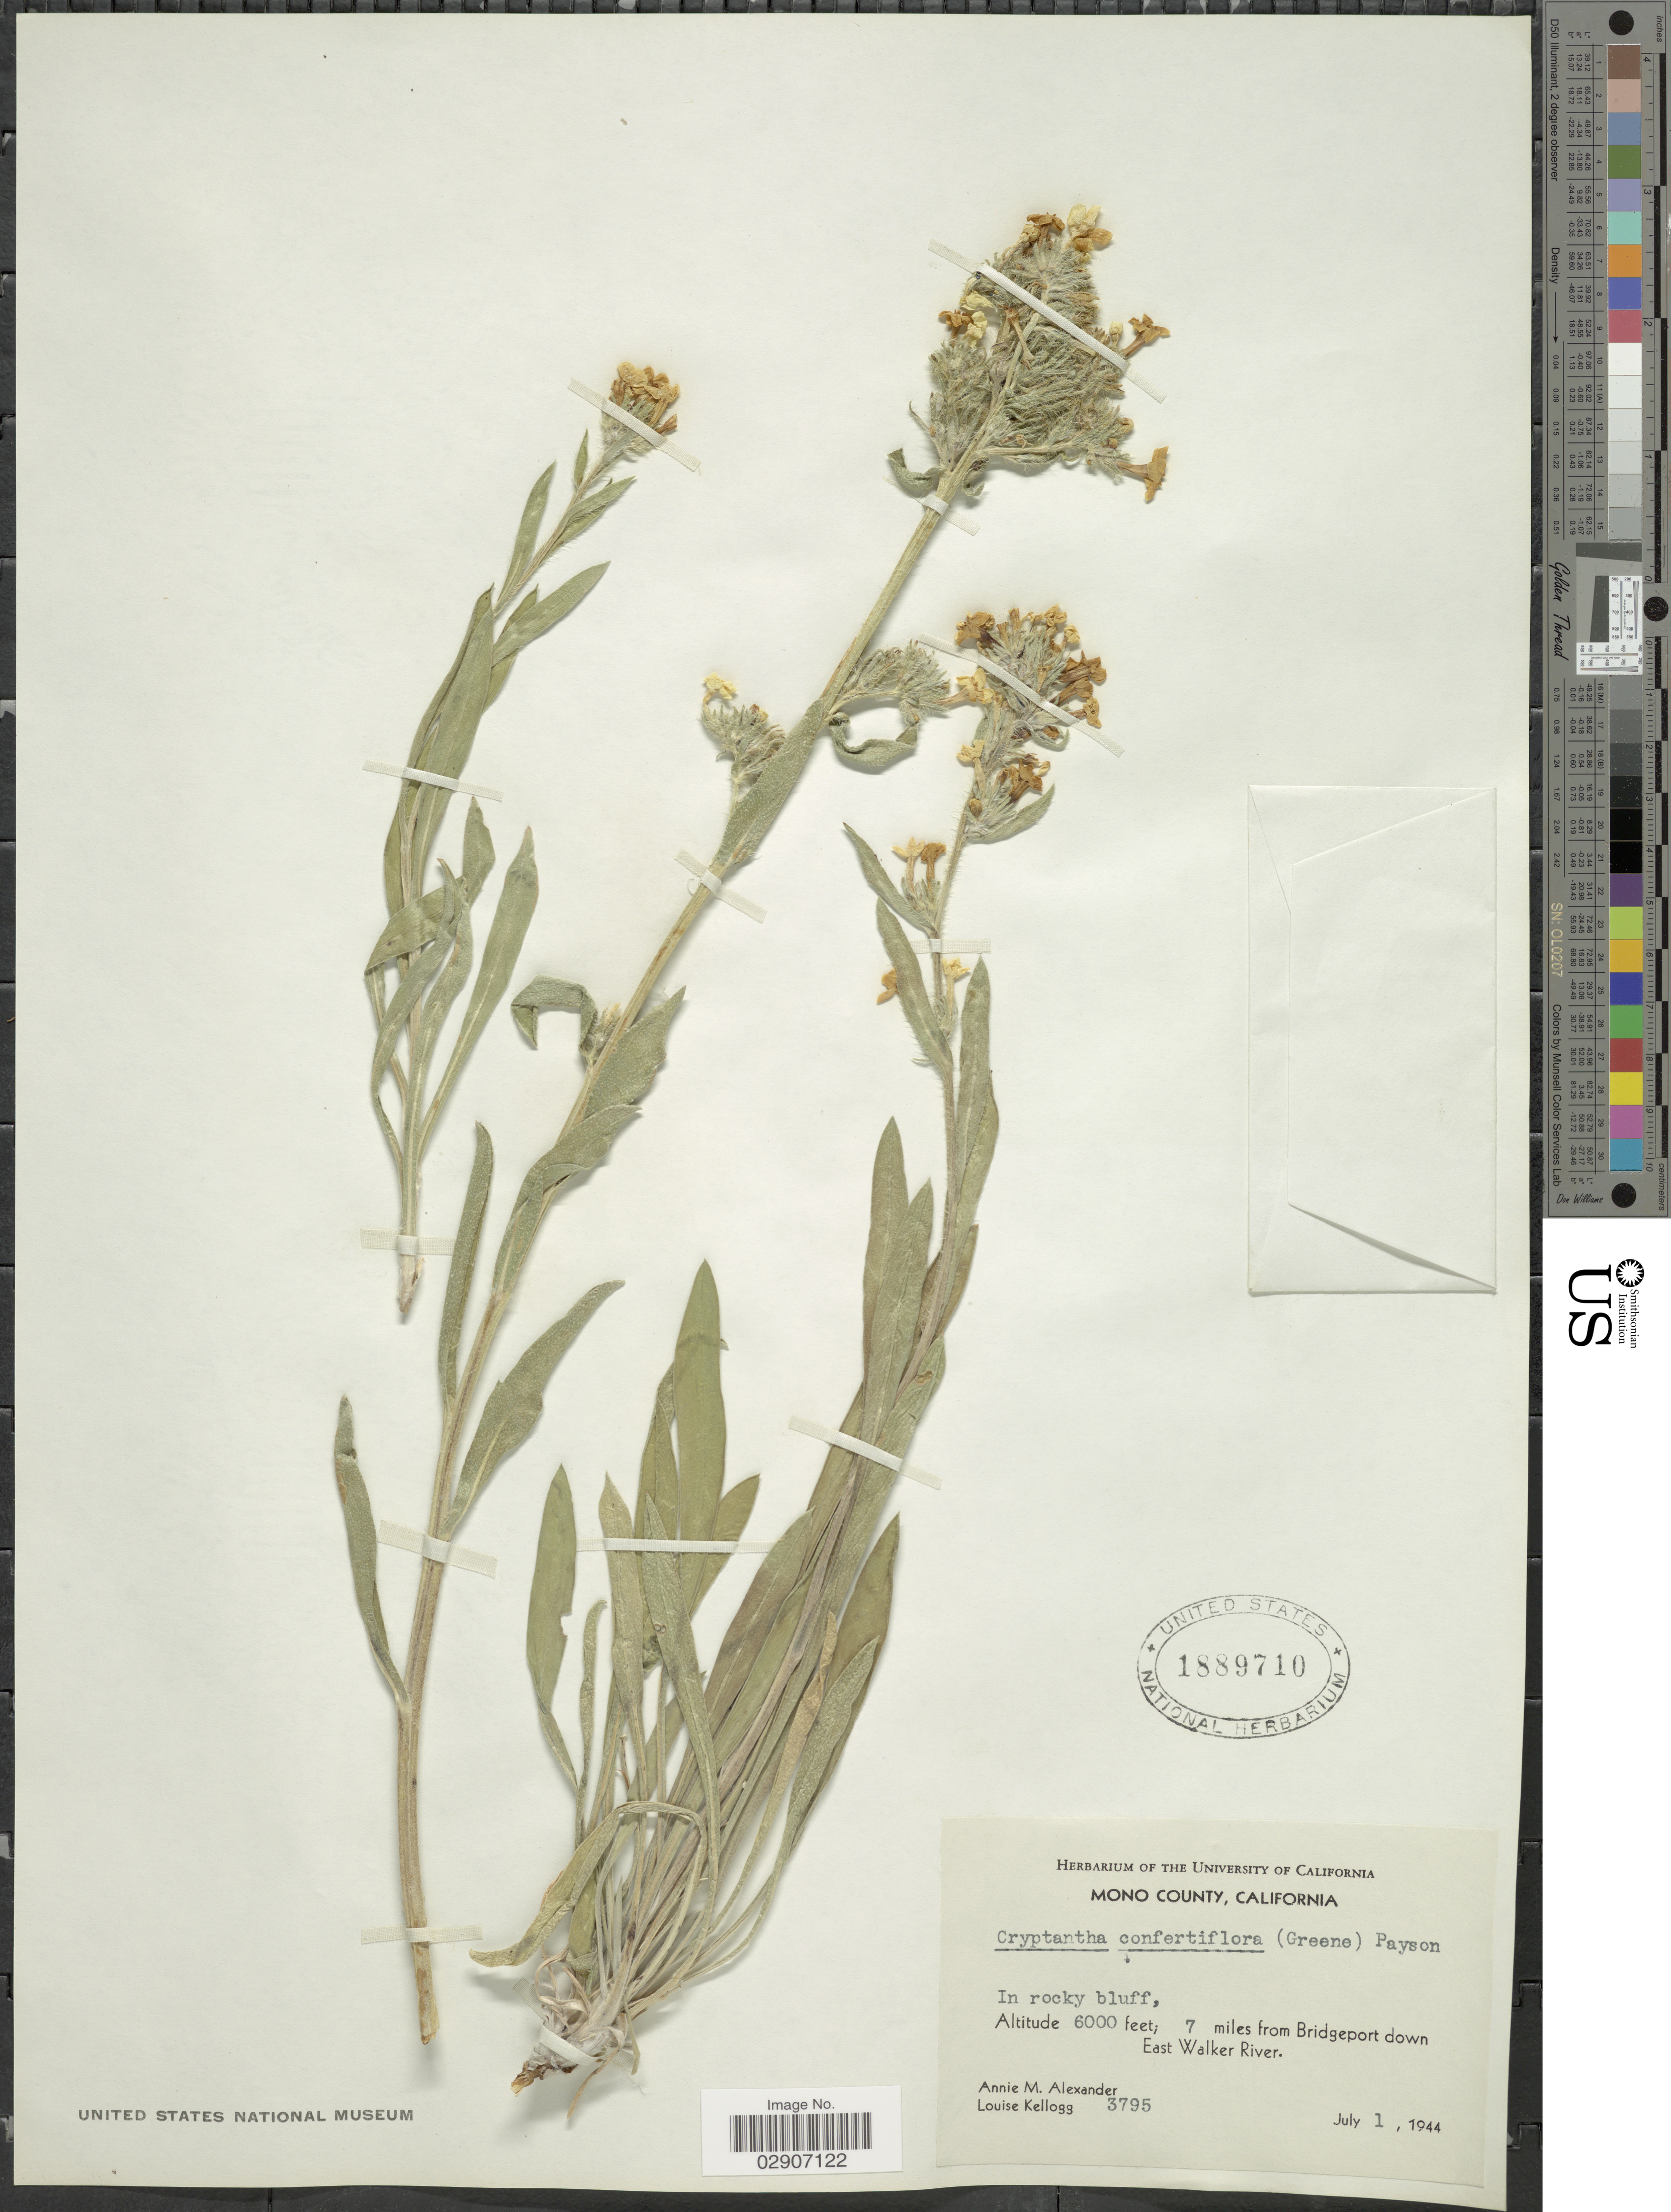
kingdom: Plantae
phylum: Tracheophyta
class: Magnoliopsida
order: Boraginales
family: Boraginaceae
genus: Cryptantha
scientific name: Cryptantha confertiflora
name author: (Greene) Payson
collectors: A. M. Alexander & L. Kellogg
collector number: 3795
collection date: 1944-07-01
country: United States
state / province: California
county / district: Mono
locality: Mono County. 7 miles from Bridgeport down East Walker River.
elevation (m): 1829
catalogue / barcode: US 1889710